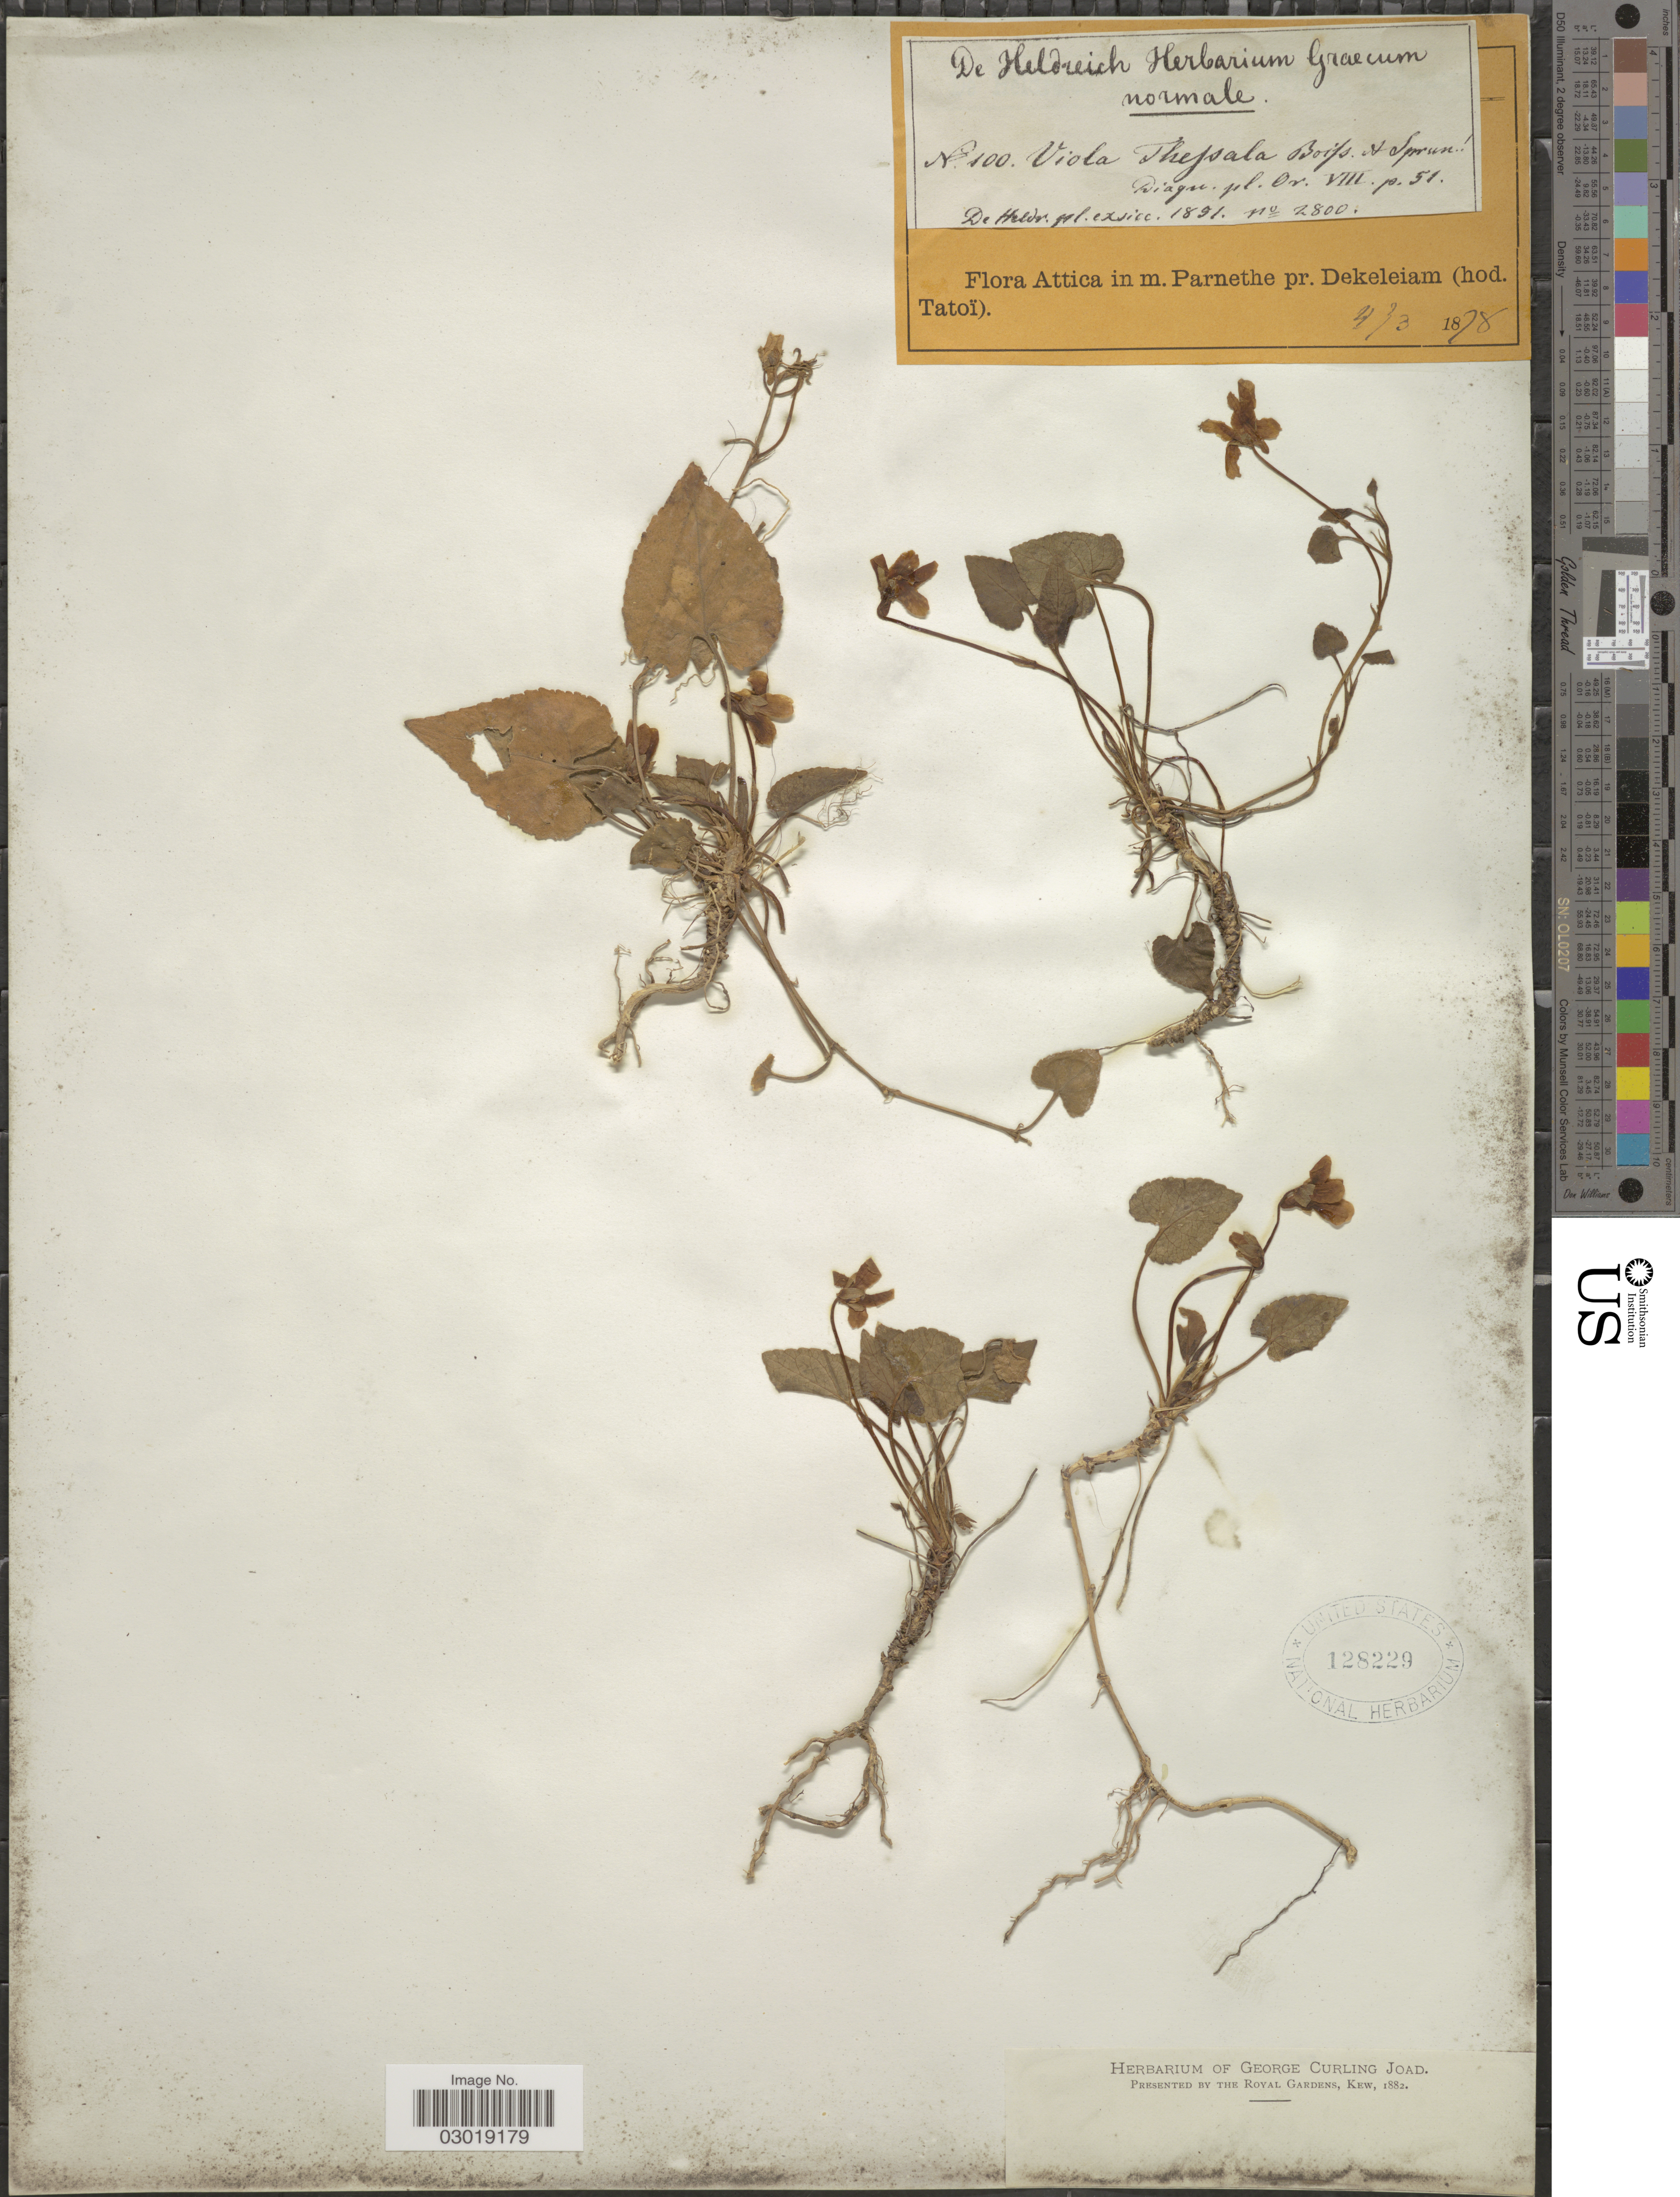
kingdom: Plantae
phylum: Tracheophyta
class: Magnoliopsida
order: Malpighiales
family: Violaceae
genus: Viola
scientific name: Viola thessala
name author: Boiss. & Spruner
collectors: -. De Heldreich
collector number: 100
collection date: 1878-03-04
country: Greece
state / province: Attica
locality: M. Parnethe pr. Dekeleiam (hod. Tatoï).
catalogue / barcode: US 128229